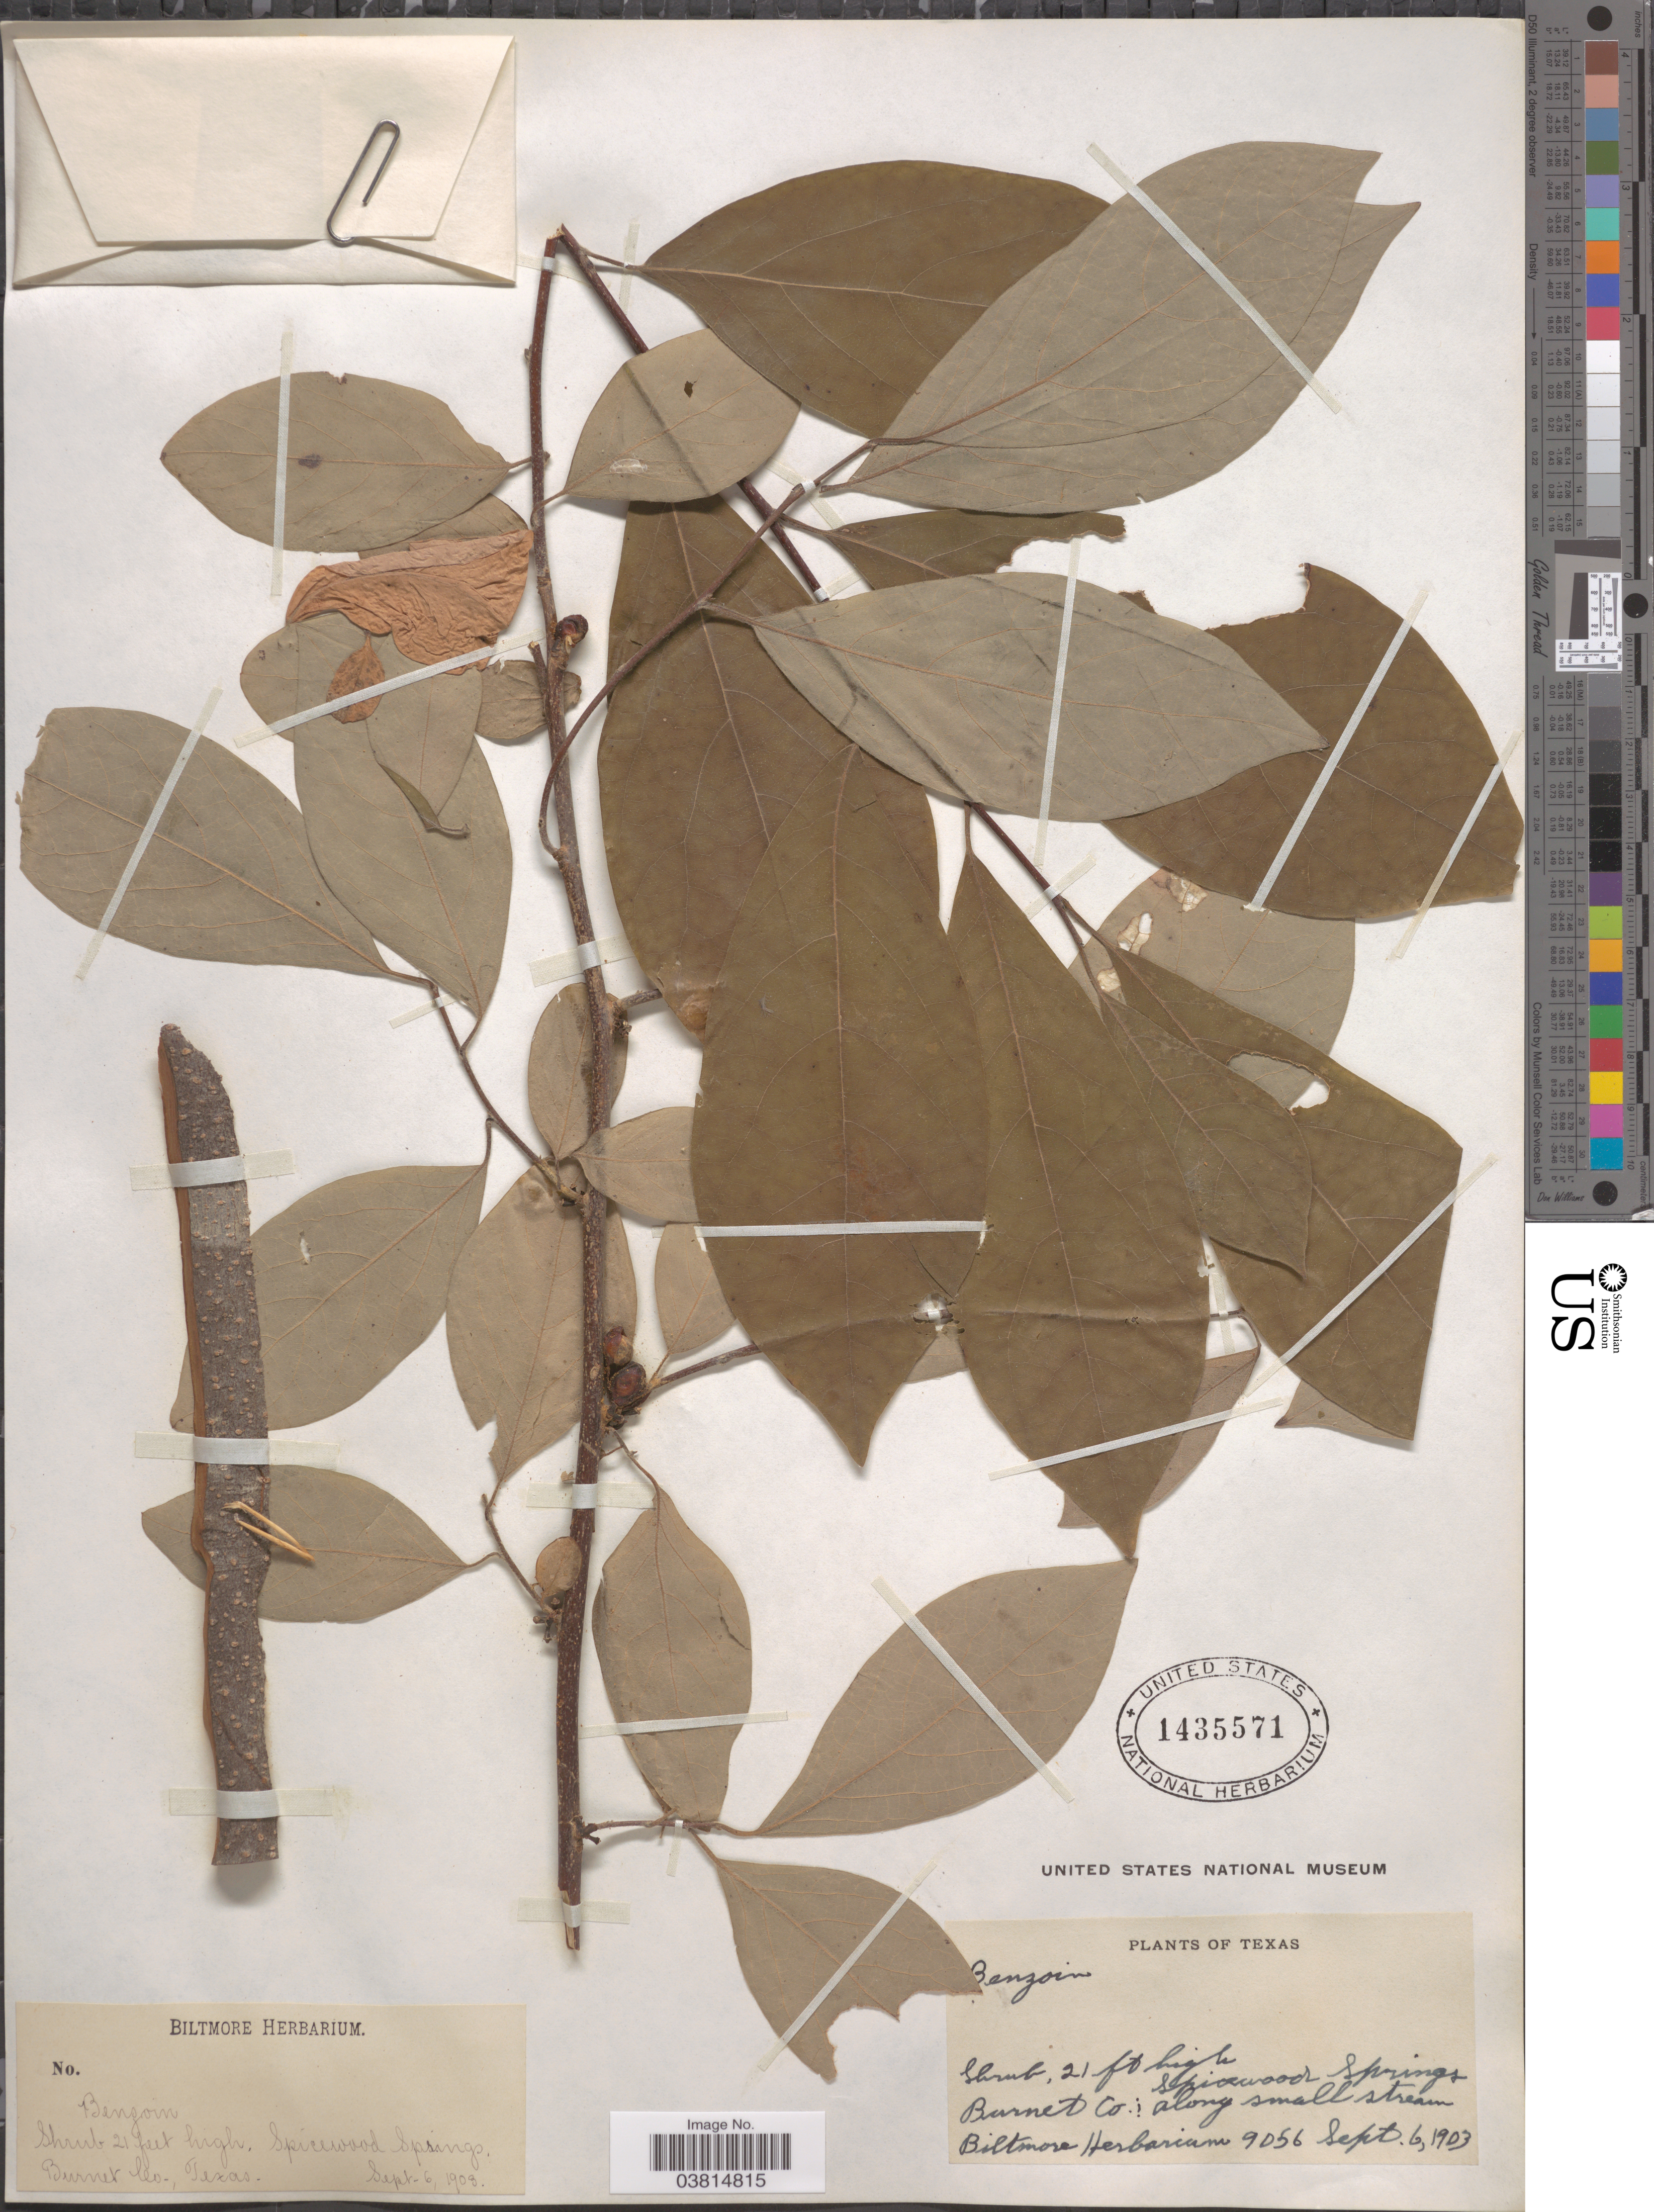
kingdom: Plantae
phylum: Tracheophyta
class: Magnoliopsida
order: Laurales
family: Lauraceae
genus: Lindera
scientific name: Lindera benzoin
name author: (L.) Blume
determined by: Strong, Mark T., (BOT), Smithsonian Institution - National Museum of Natural History (UNITED STATES)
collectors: ex herb. Biltmore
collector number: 9056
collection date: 1903-09-06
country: United States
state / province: Texas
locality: Spicewood Springs. Burnet Co.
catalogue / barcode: US 1435571